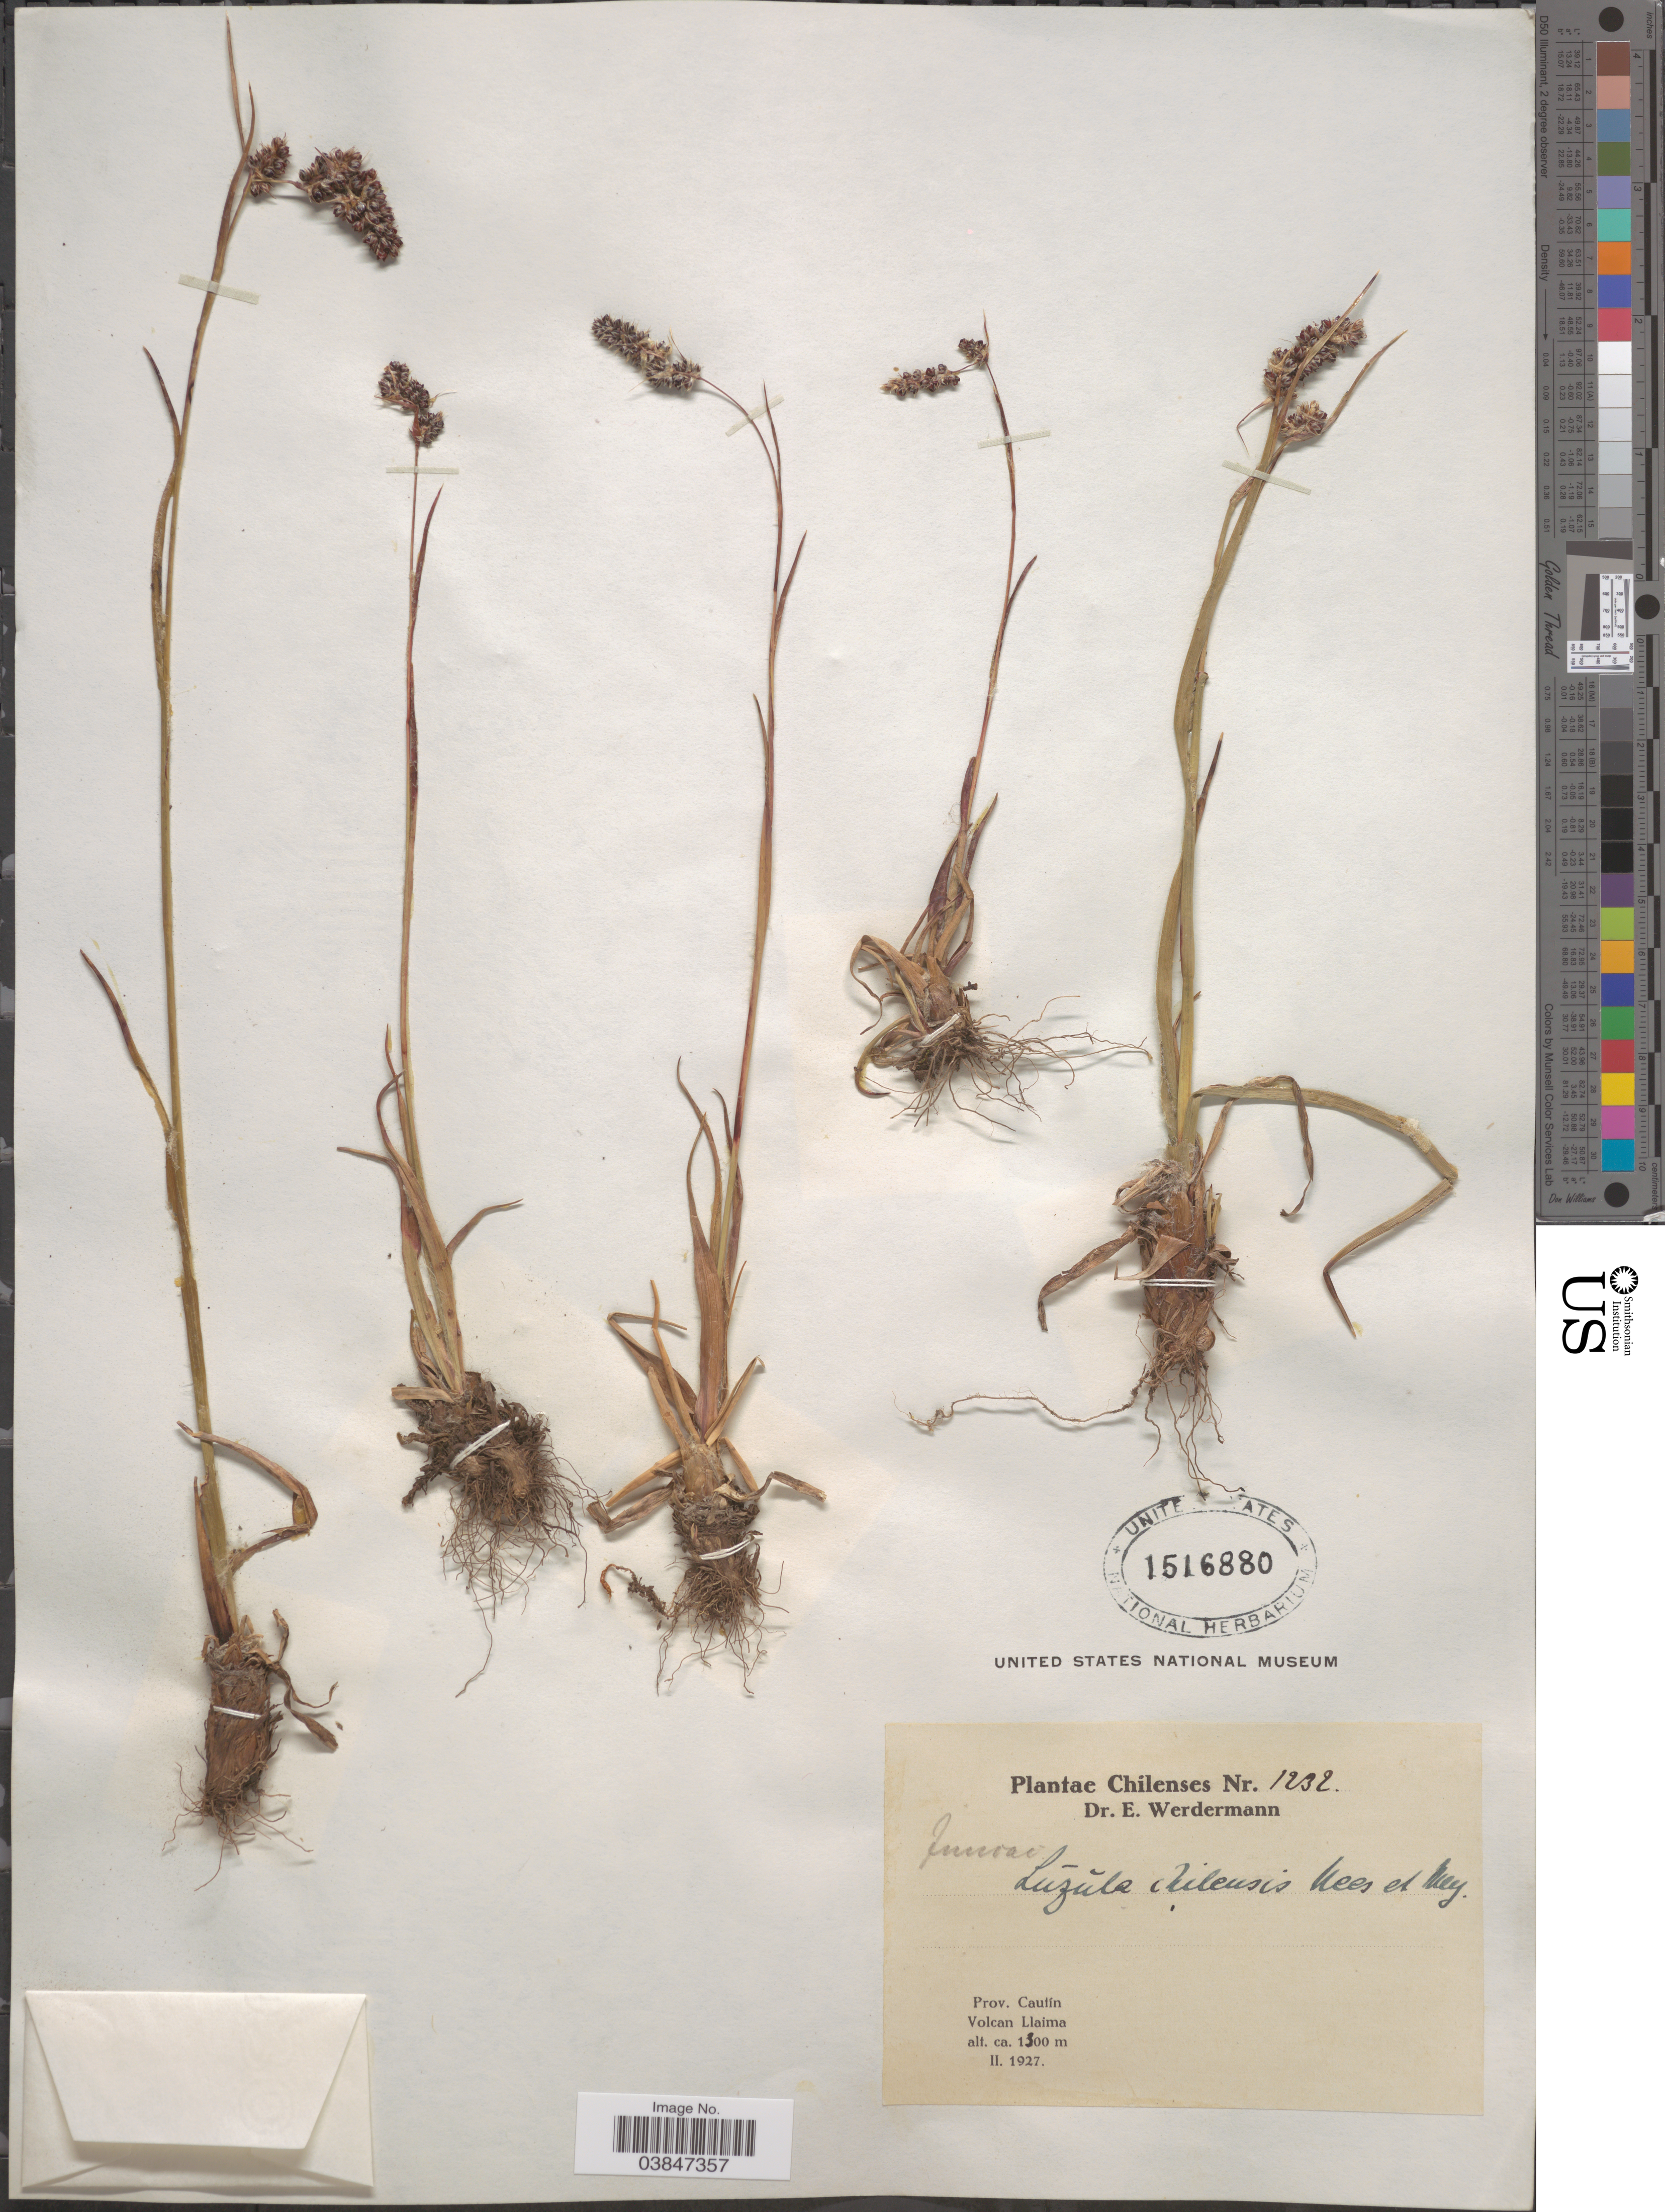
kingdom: Plantae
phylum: Tracheophyta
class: Liliopsida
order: Poales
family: Juncaceae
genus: Luzula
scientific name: Luzula chilensis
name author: Nees & Meyen ex Kunth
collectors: E. Werdermann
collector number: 1232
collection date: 1927-02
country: Chile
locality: Prov. Caulín. Volcan Llaima.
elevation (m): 1300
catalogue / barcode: US 1516880